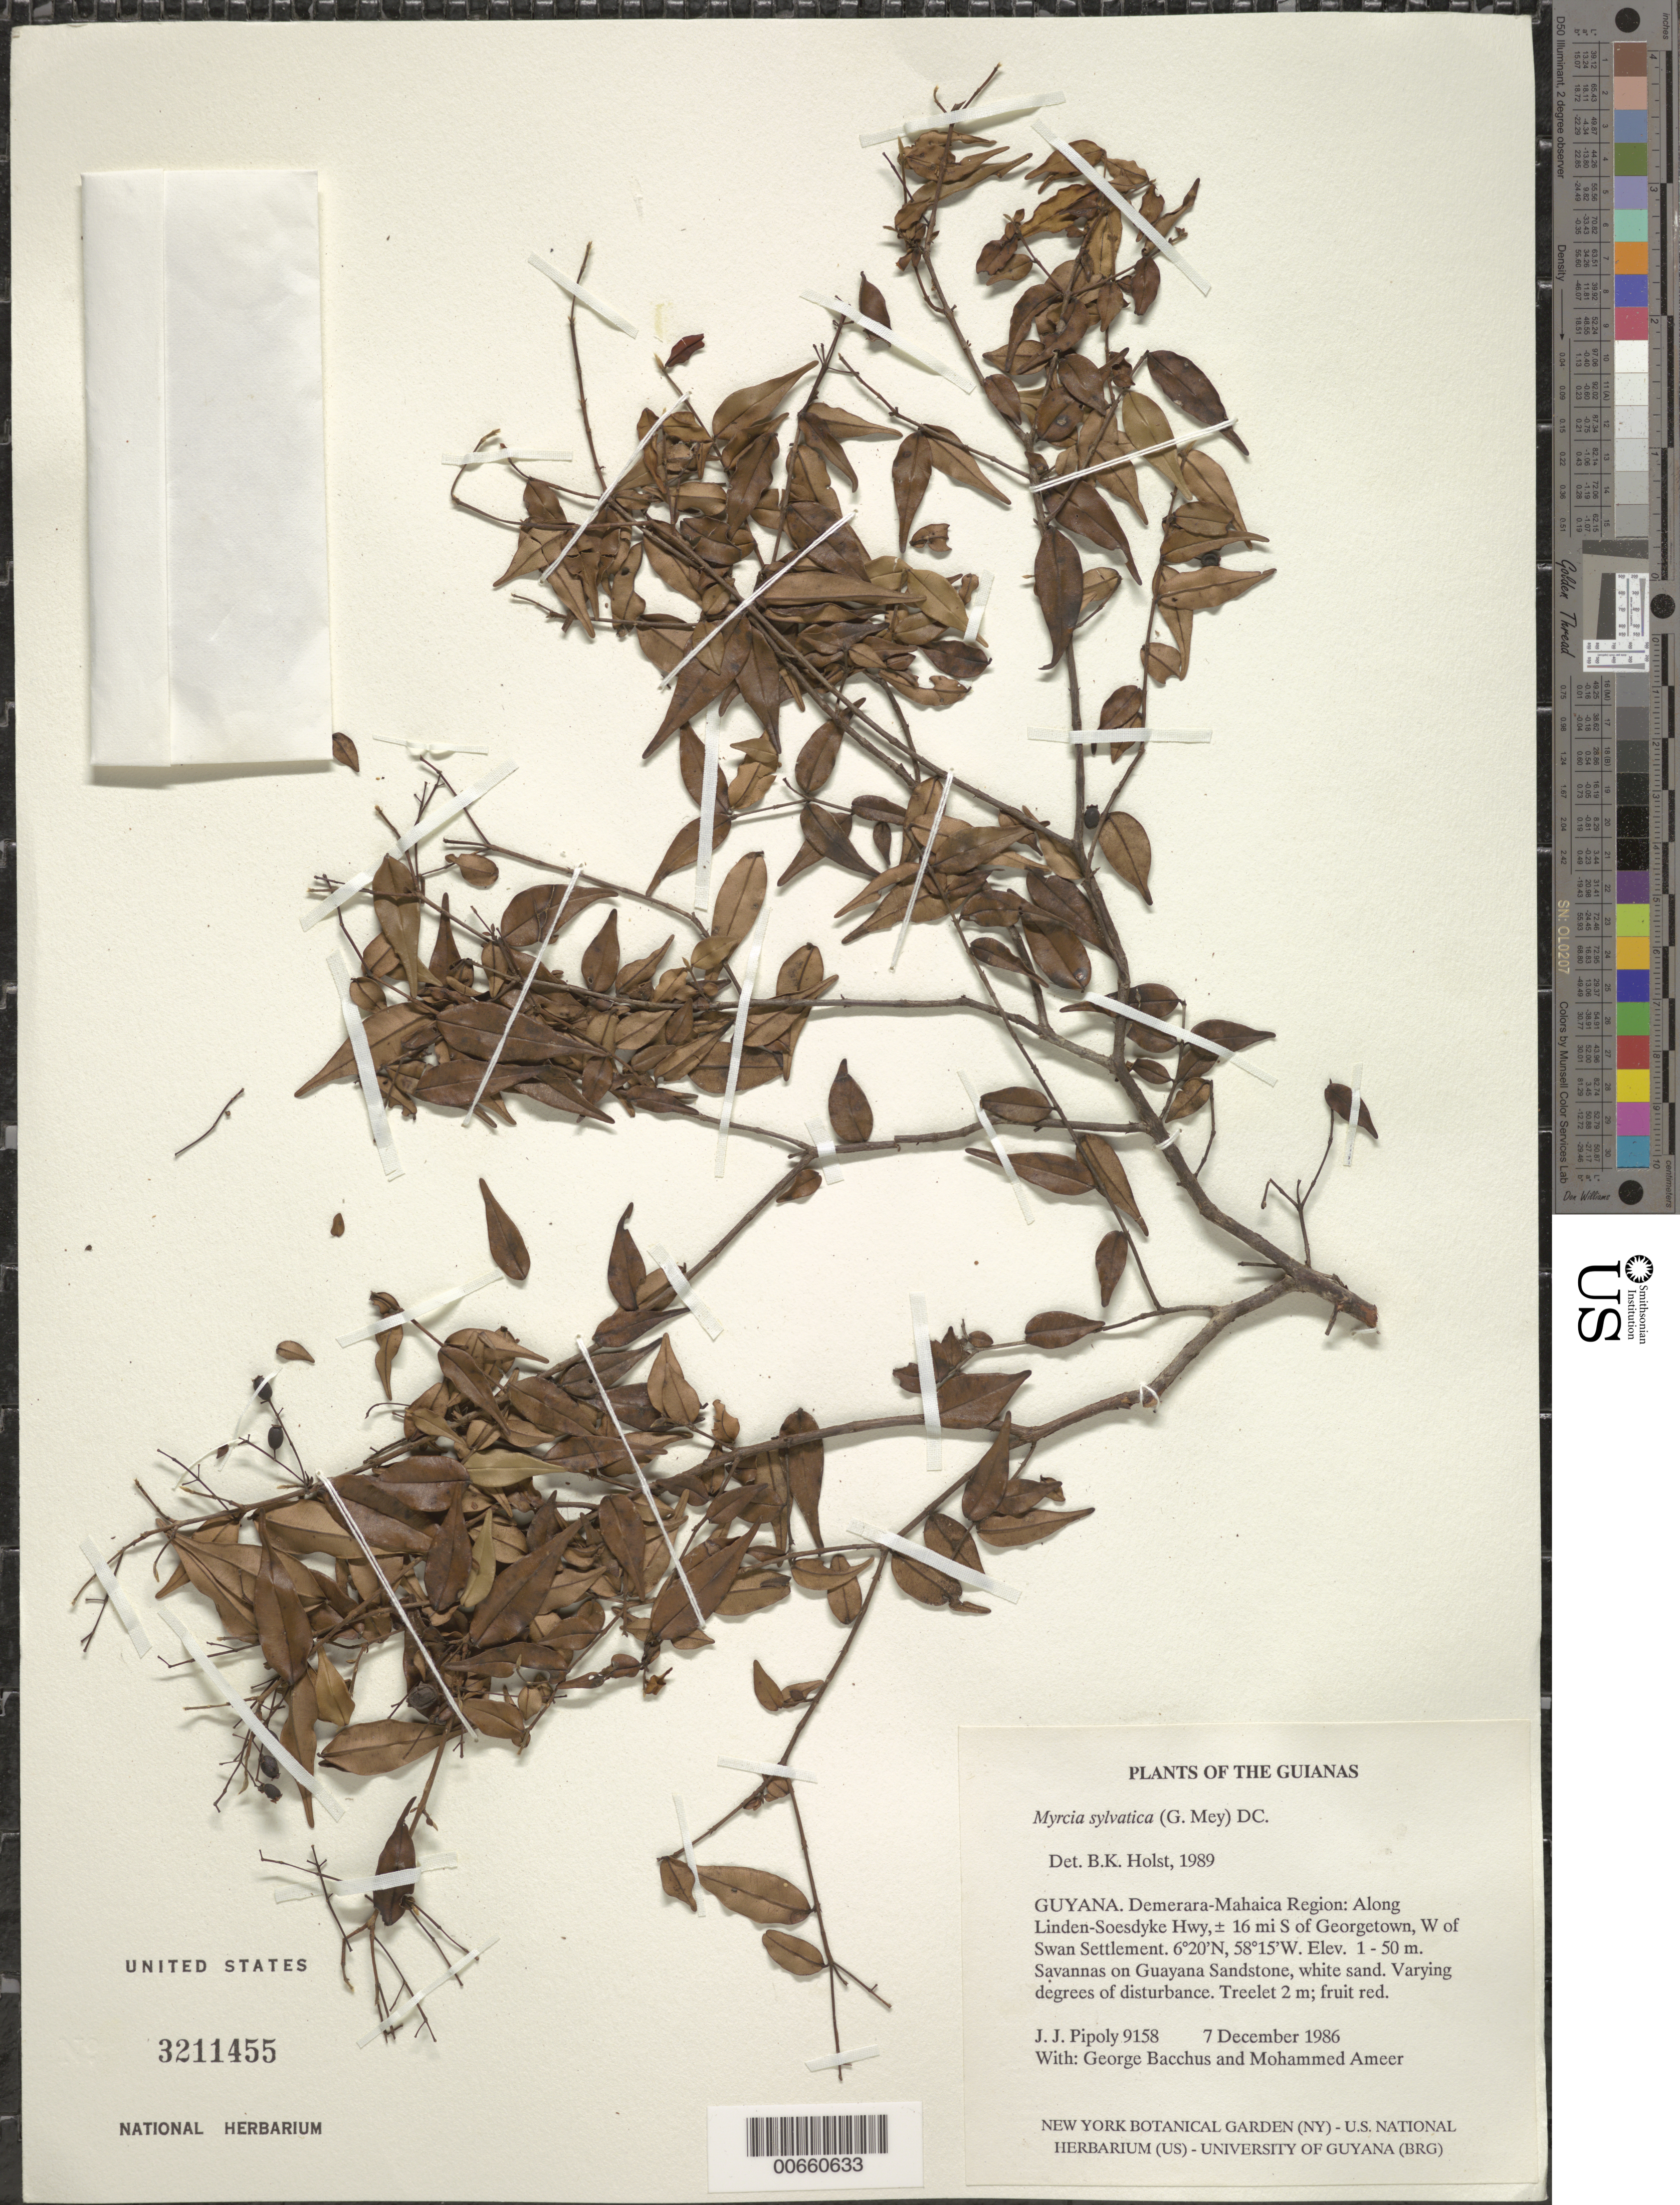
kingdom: Plantae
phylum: Tracheophyta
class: Magnoliopsida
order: Myrtales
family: Myrtaceae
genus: Myrcia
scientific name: Myrcia sylvatica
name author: (G. Mey.) DC.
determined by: Holst, Bruce K.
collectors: J. J. Pipoly, G. Bacchus & M. Ameer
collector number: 9158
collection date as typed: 7 December 1986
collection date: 1986-12-07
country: Guyana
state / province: Demerara-Mahaica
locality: Along Linden-Soesdyke Hwy,± 16 mi S of Georgetown, W of Swan Settlement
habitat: Savannas on Guayana Sandstone, white sand. Varying degrees of disturbance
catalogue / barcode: US 3211455